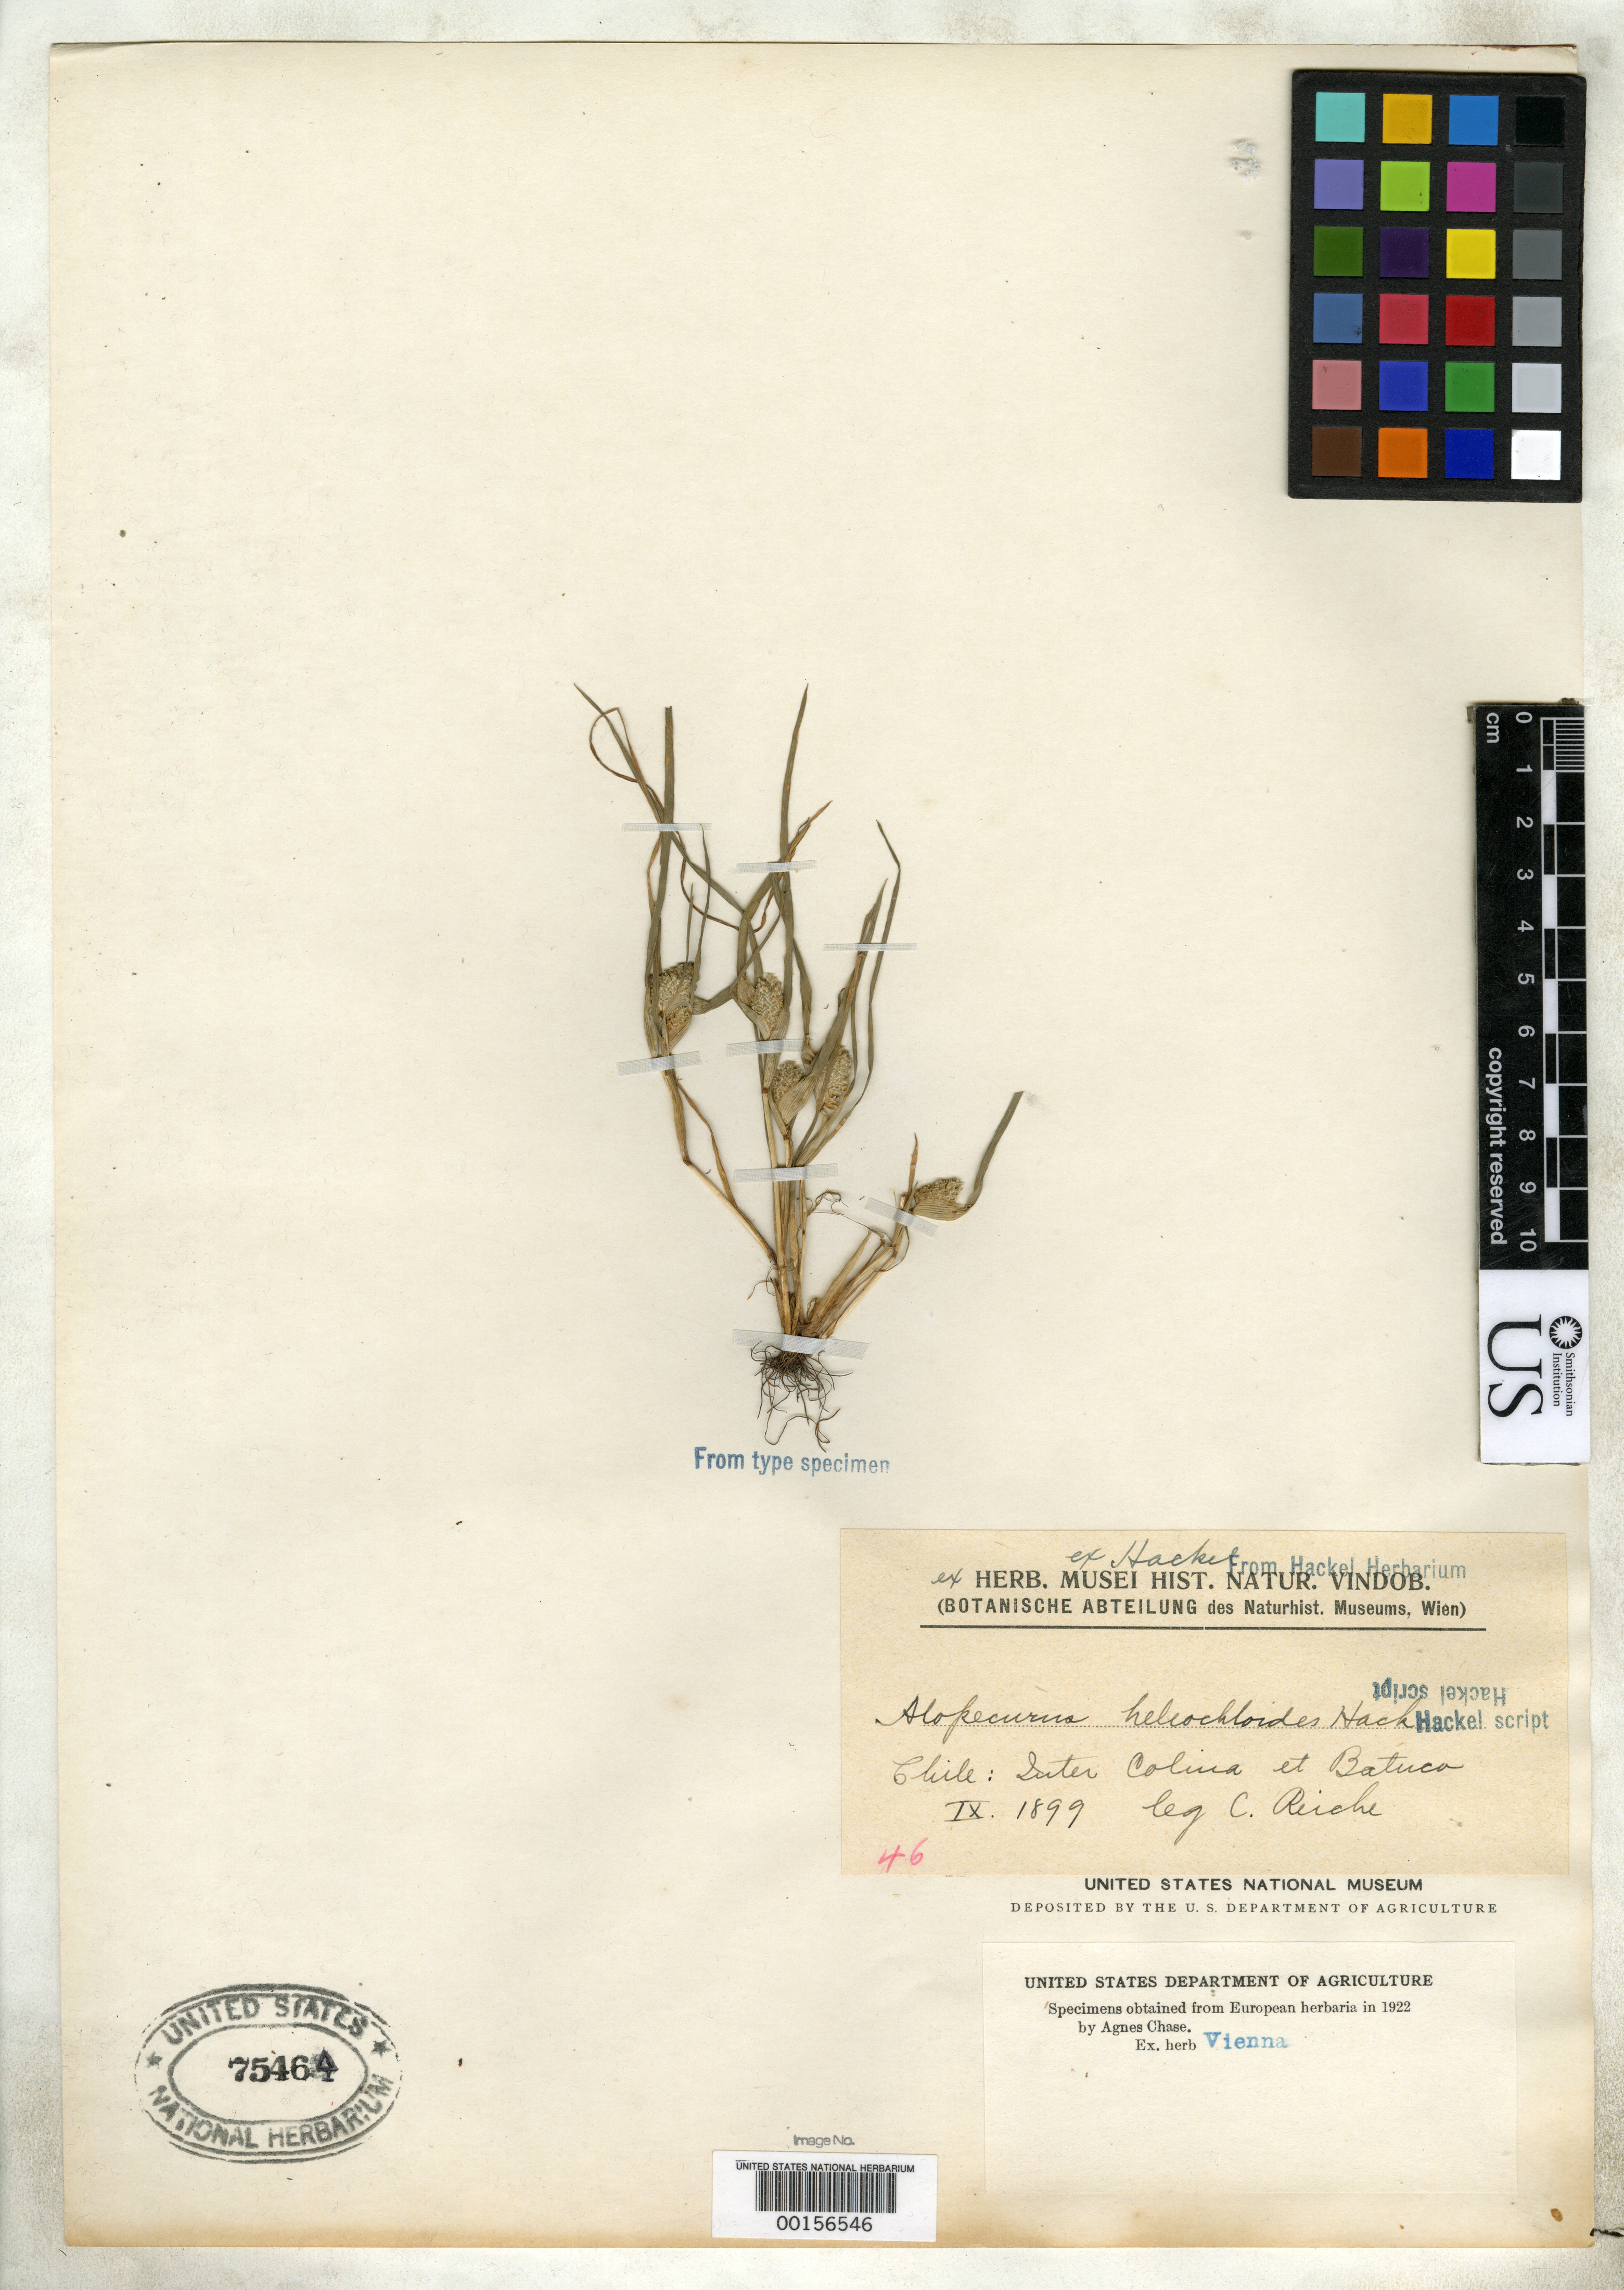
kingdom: Plantae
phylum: Tracheophyta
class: Liliopsida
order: Poales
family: Poaceae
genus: Alopecurus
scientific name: Alopecurus heleochloides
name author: Hack.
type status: Type Fragment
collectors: K. F. Reiche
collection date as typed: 1899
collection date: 1899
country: Chile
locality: Between Colina and Batuco.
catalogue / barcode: US 75464